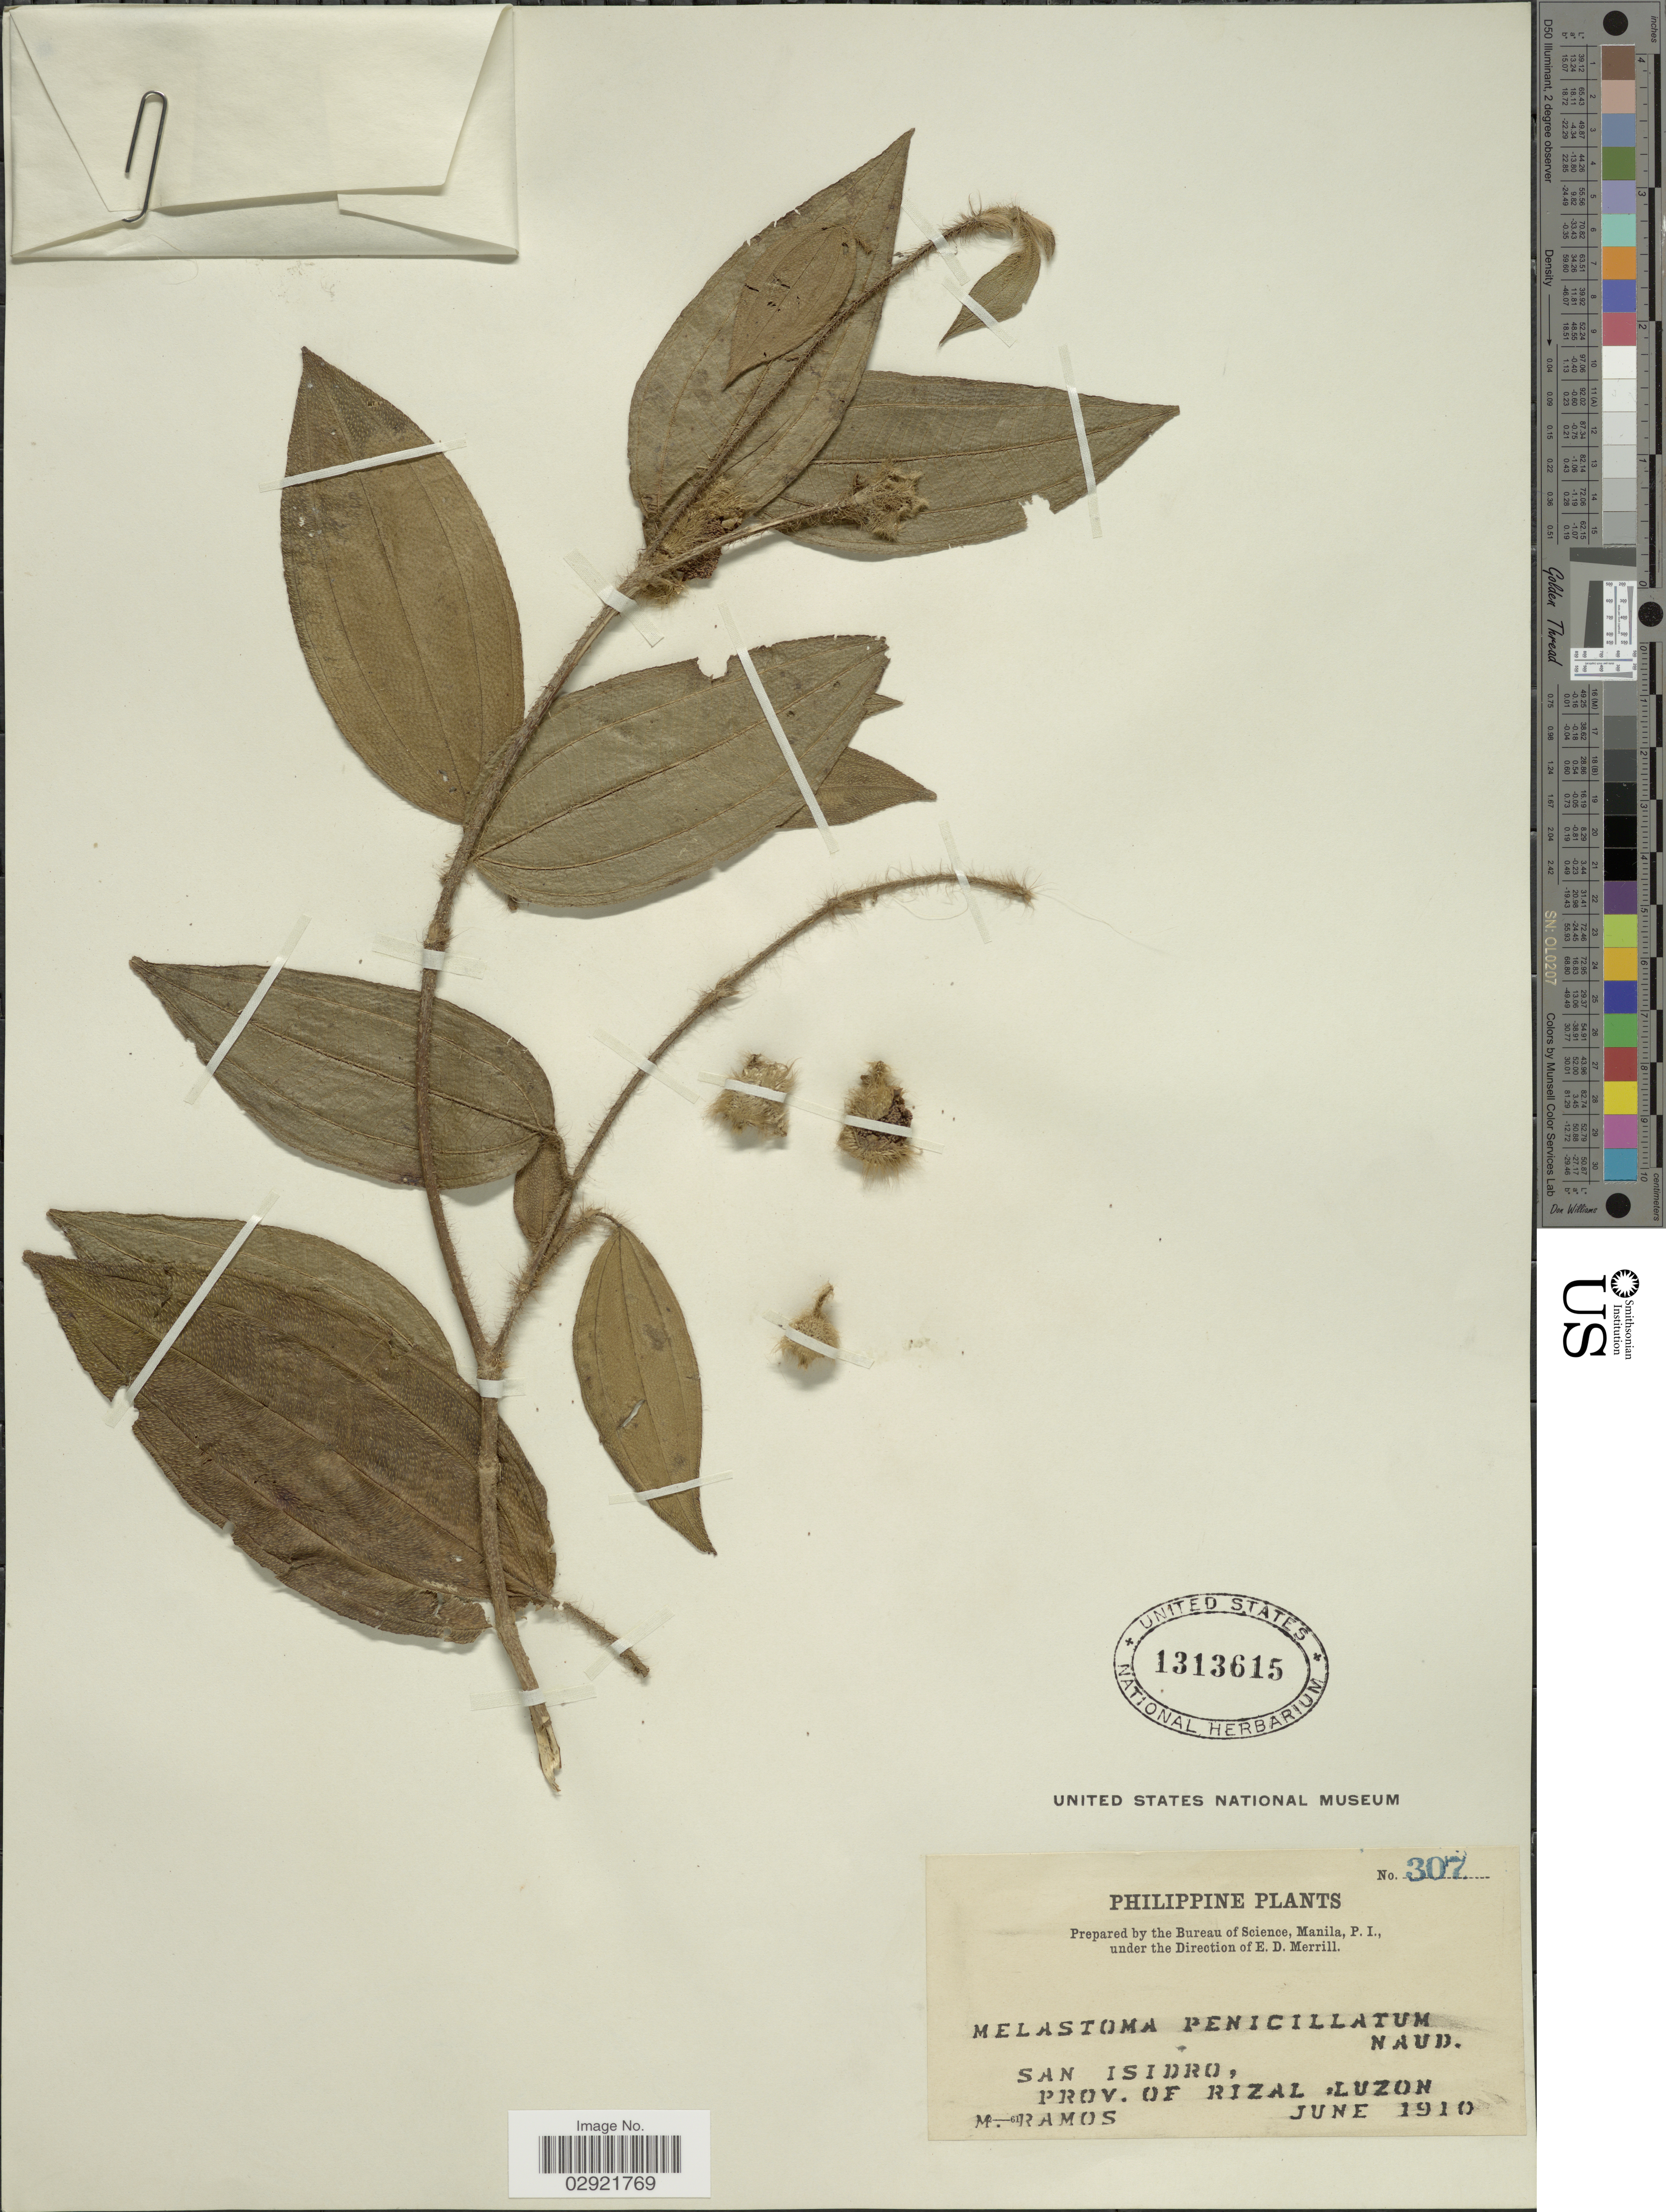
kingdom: Plantae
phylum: Tracheophyta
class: Magnoliopsida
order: Myrtales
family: Melastomataceae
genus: Melastoma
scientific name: Melastoma crinitum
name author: Roxb.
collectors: M. Ramos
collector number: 307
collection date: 1910-06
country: Philippines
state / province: Calabarzon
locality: San Isidro, Prov. of Rizal, Luzon.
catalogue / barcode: US 1313615